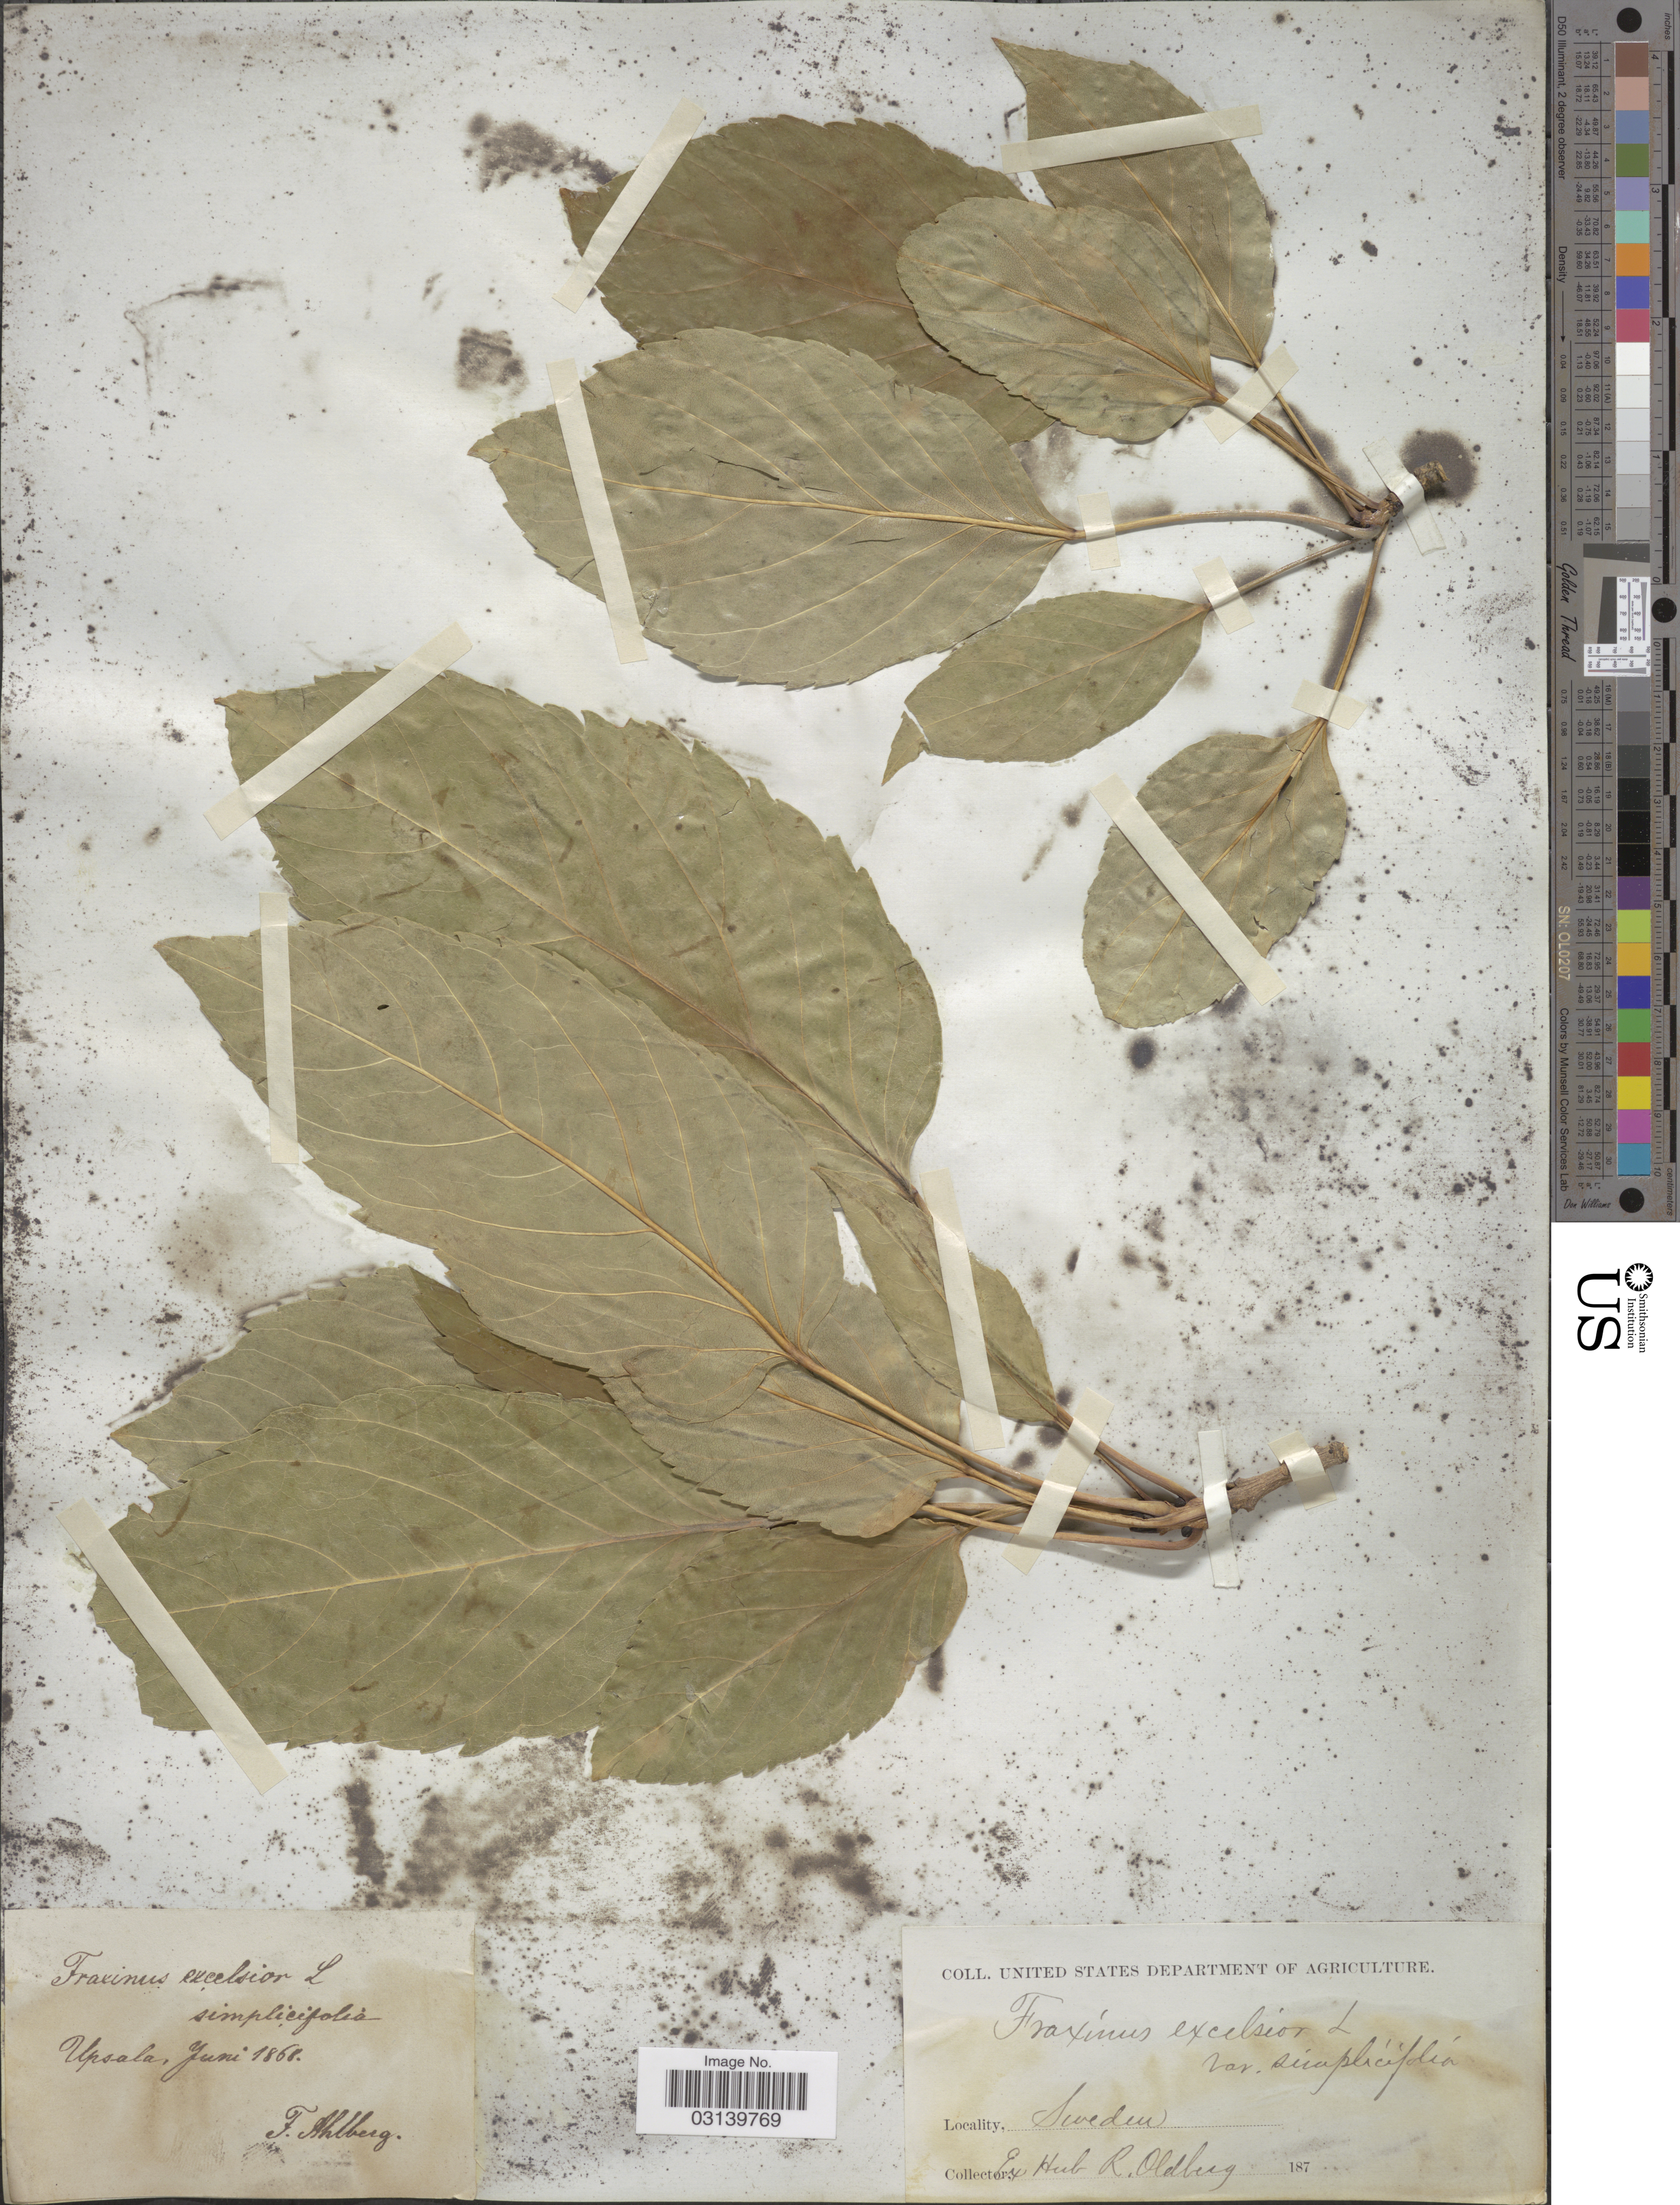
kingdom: Plantae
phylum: Tracheophyta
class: Magnoliopsida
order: Lamiales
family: Oleaceae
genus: Fraxinus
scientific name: Fraxinus excelsior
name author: L.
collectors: F. Ahlberg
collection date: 1868-06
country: Sweden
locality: Upsala.